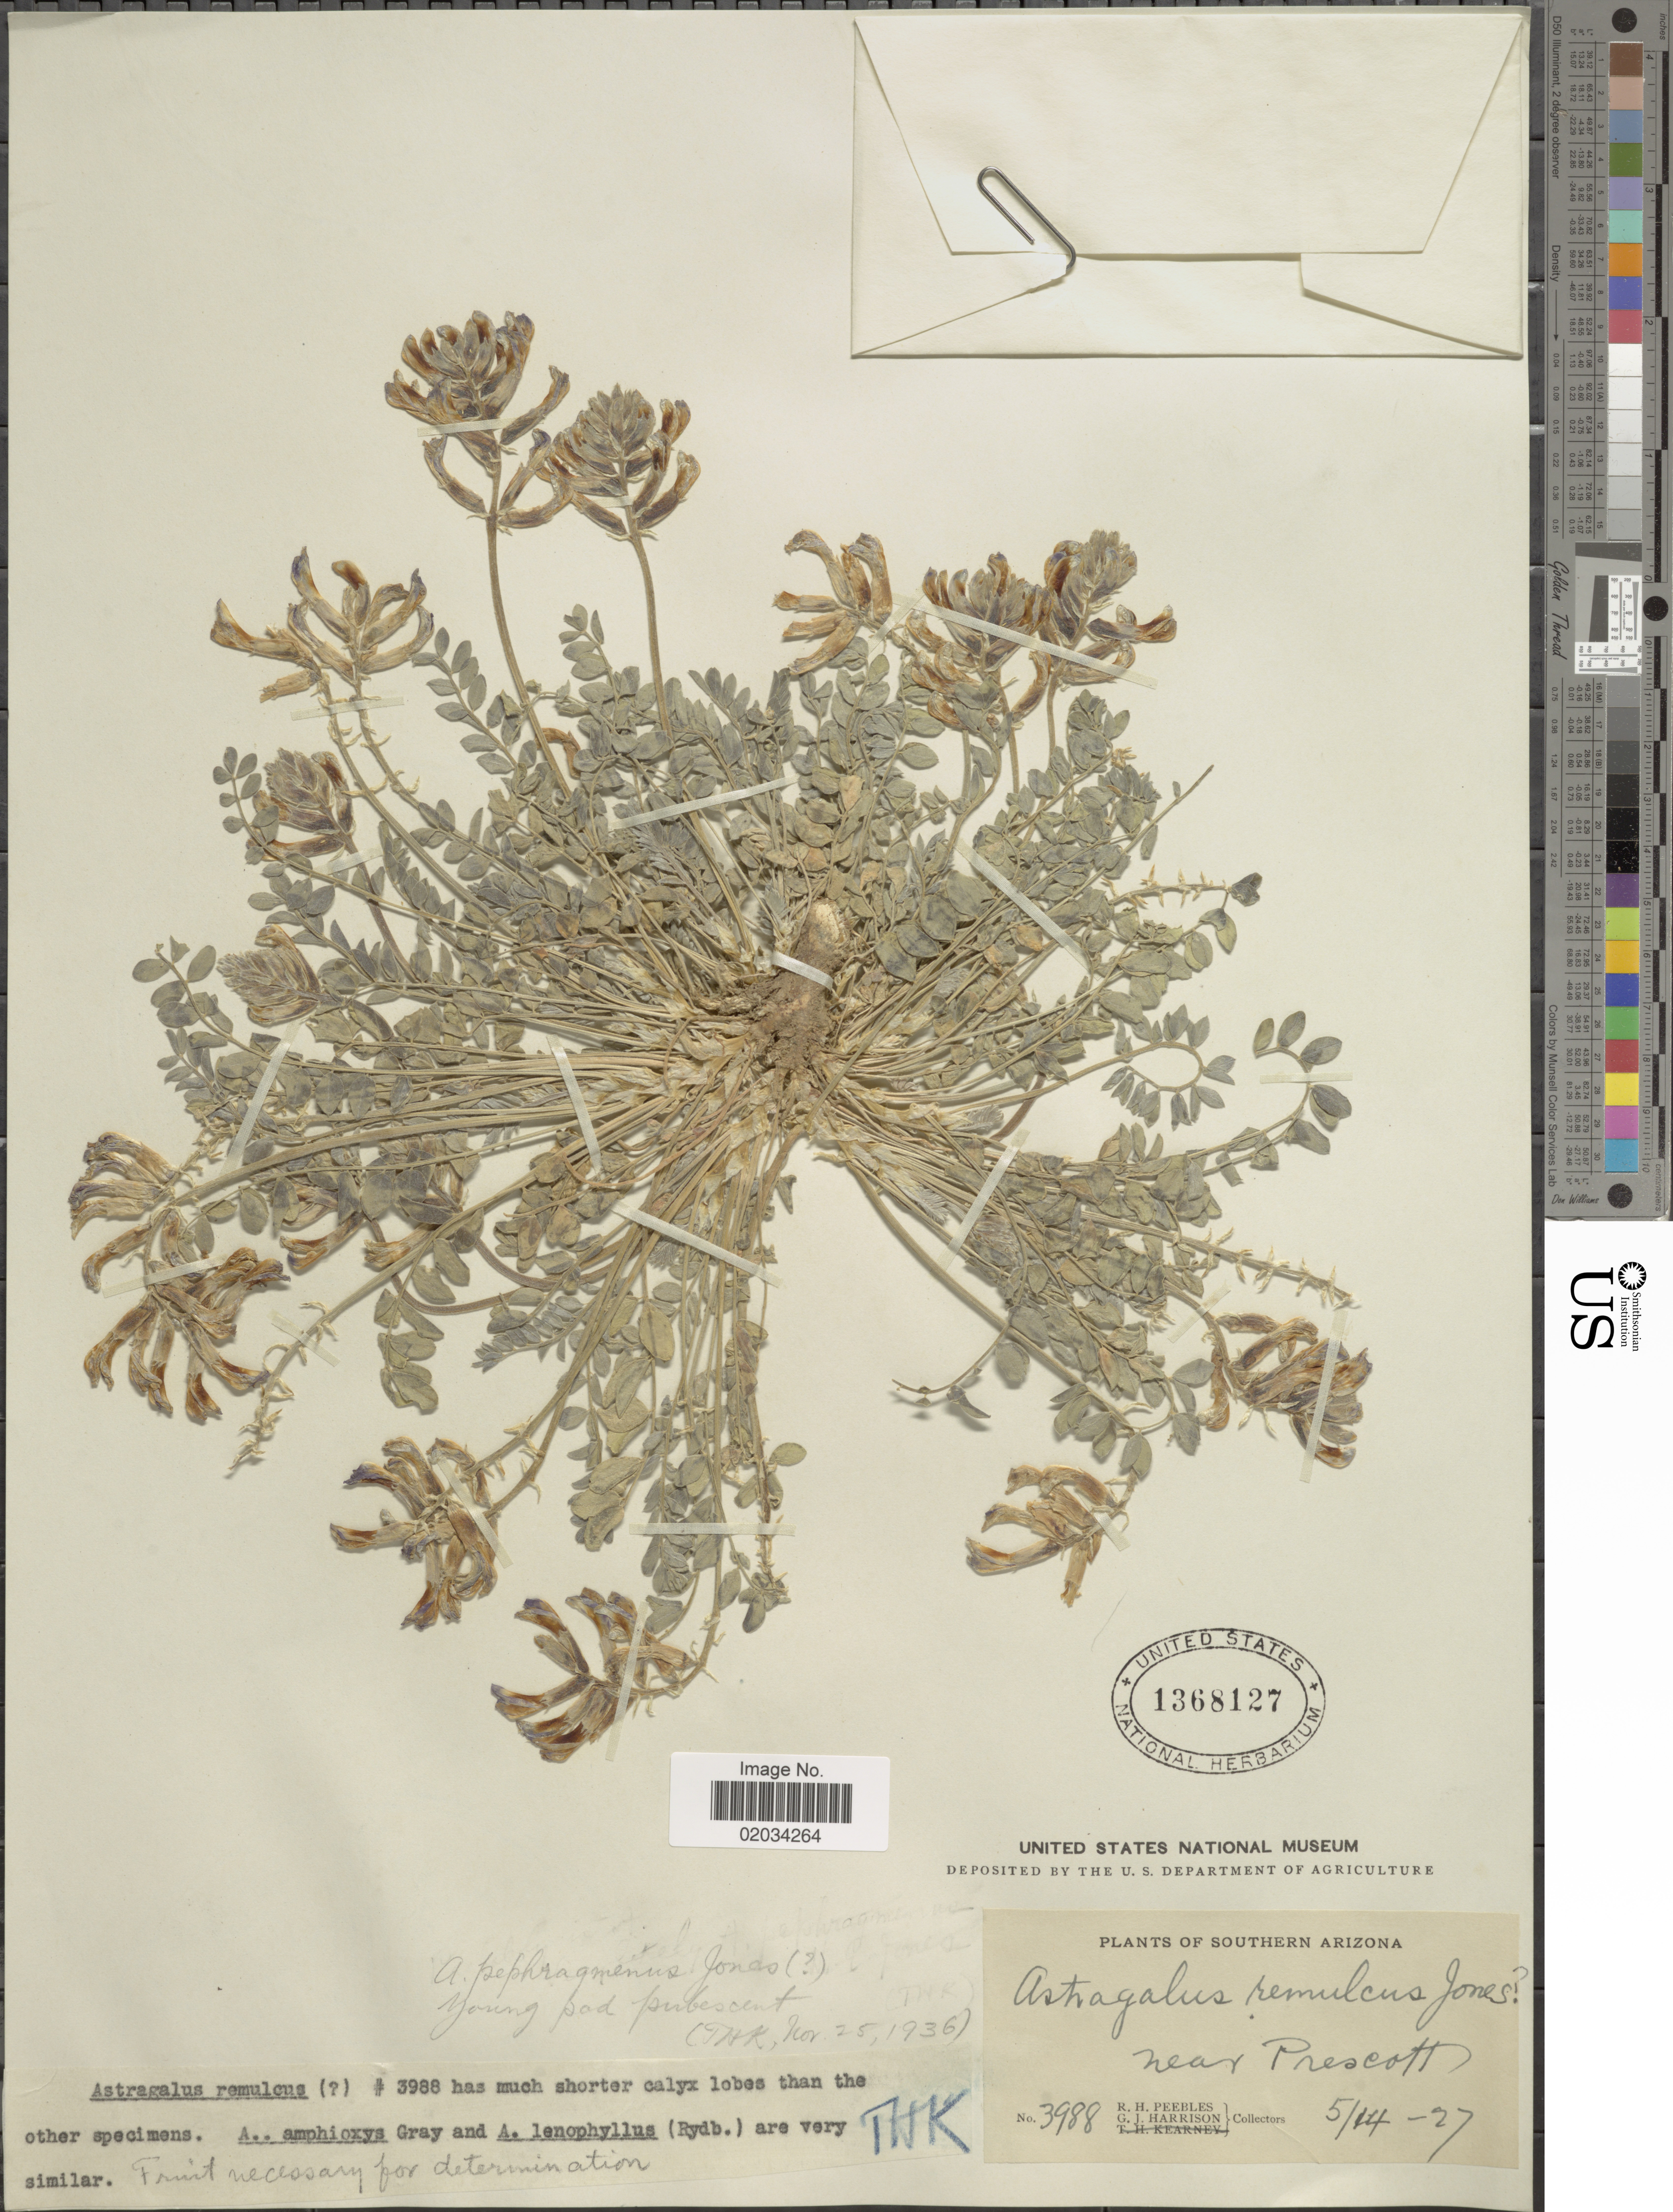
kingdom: Plantae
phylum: Tracheophyta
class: Magnoliopsida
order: Fabales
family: Fabaceae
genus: Astragalus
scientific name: Astragalus remulcus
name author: M.E. Jones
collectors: R. H. Peebles & G. J. Harrison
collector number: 3988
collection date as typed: Transcribed d/m/y: 14/5/27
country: United States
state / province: Arizona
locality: Southern Arizona, near Prescott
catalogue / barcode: US 1368127